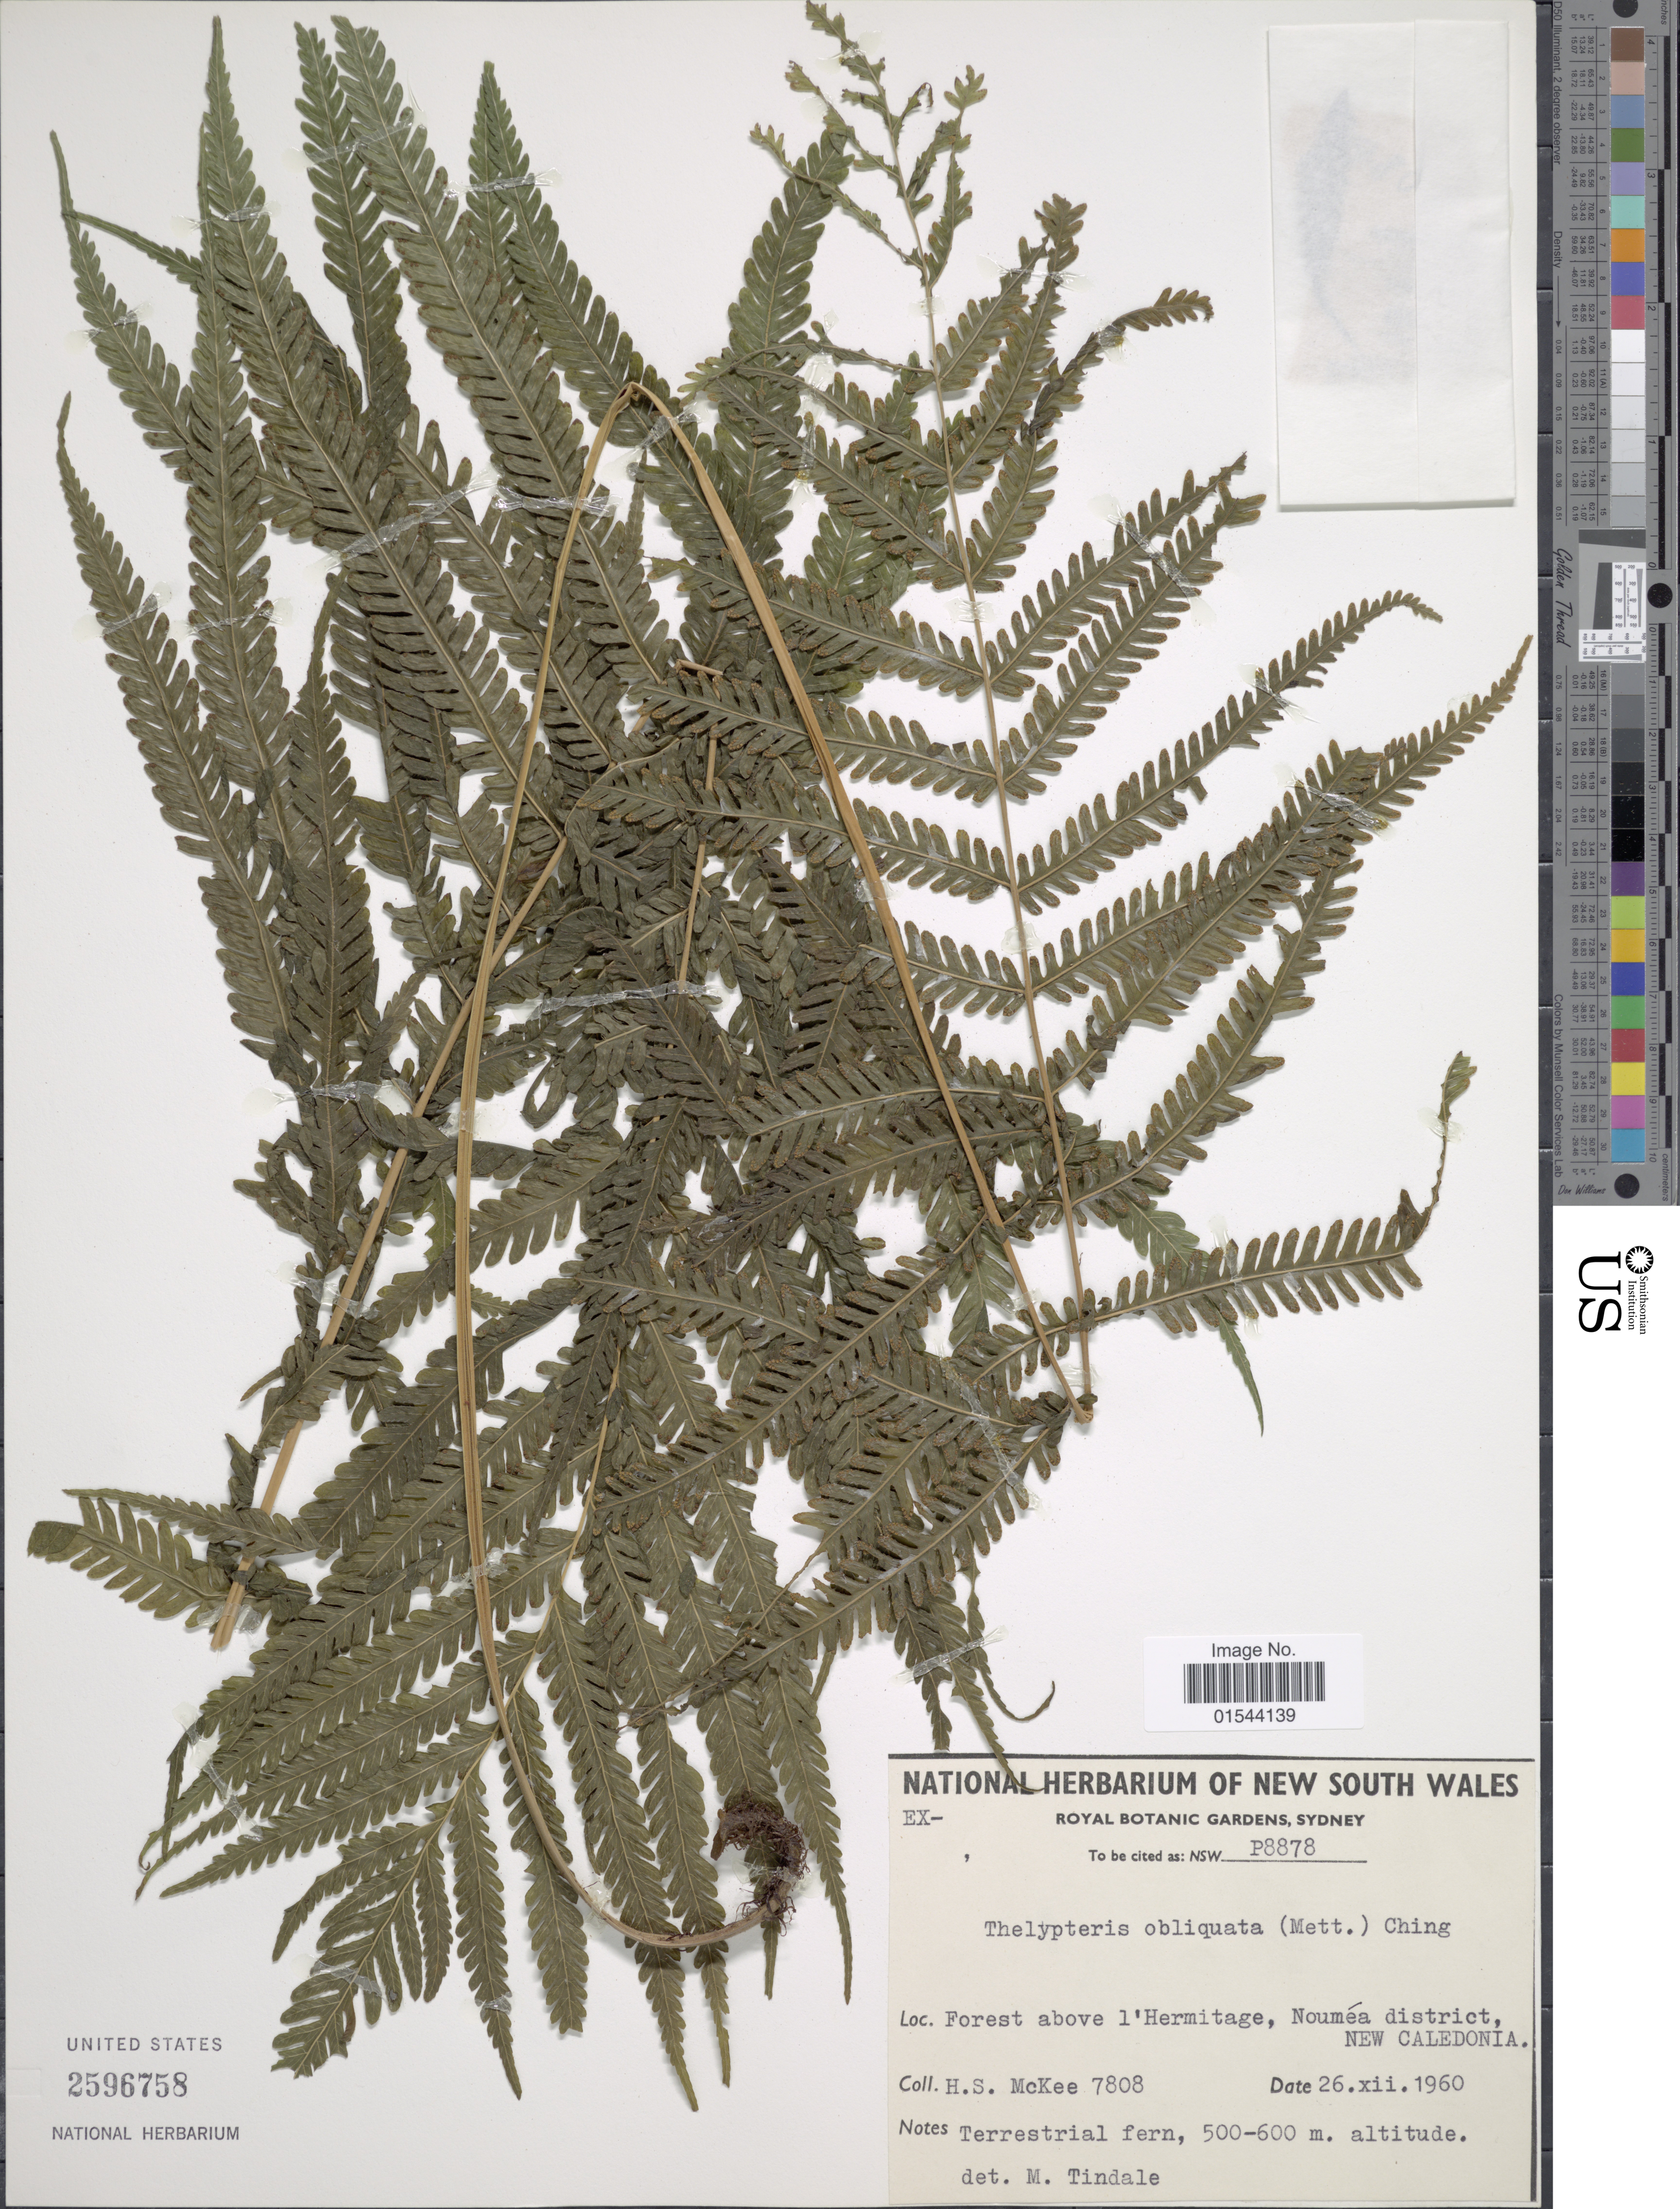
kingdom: Plantae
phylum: Tracheophyta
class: Polypodiopsida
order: Polypodiales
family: Thelypteridaceae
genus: Christella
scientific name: Christella harveyi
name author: (Mett.) Holttum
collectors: H. S. McKee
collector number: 7808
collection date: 1960-12-26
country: New Caledonia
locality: Forest above l'Hermitage, Nouméa district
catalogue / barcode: US 2596758